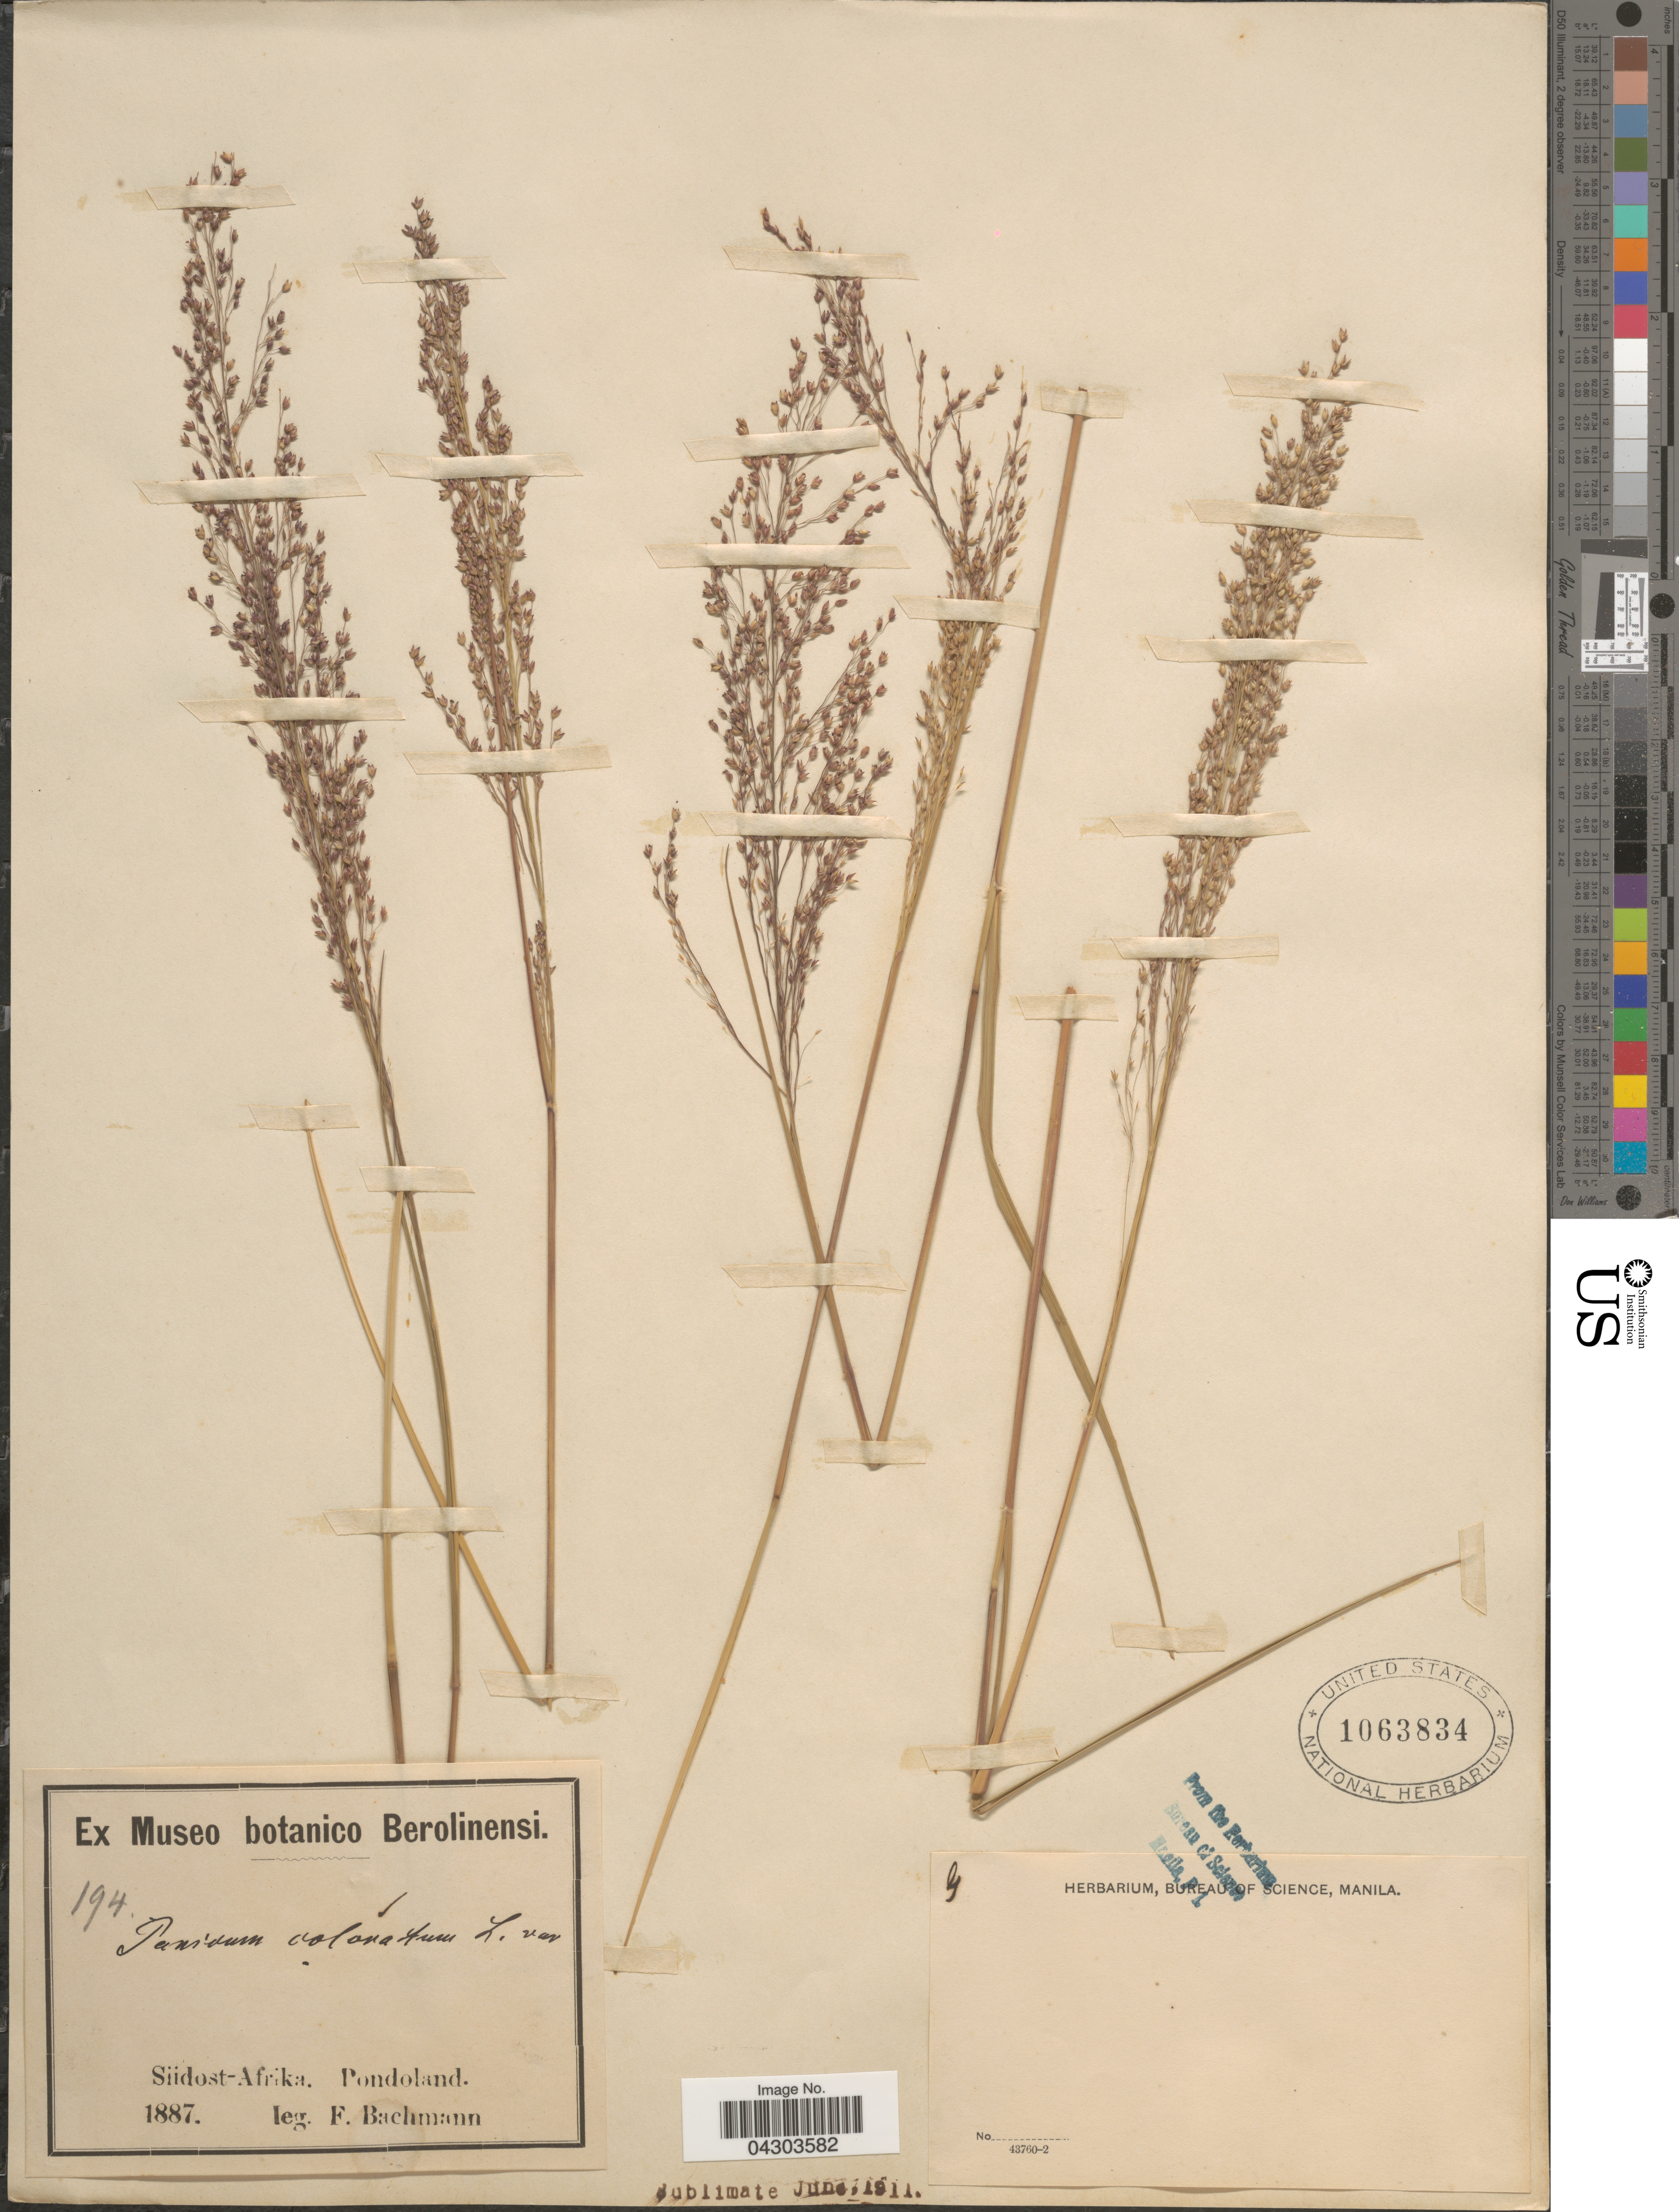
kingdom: Plantae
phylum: Tracheophyta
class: Liliopsida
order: Poales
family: Poaceae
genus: Panicum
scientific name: Panicum dregeanum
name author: Nees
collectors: F. E. T. Bachmann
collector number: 194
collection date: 1887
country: South Africa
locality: Südost-Afrika. Pondoland.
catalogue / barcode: US 1063834